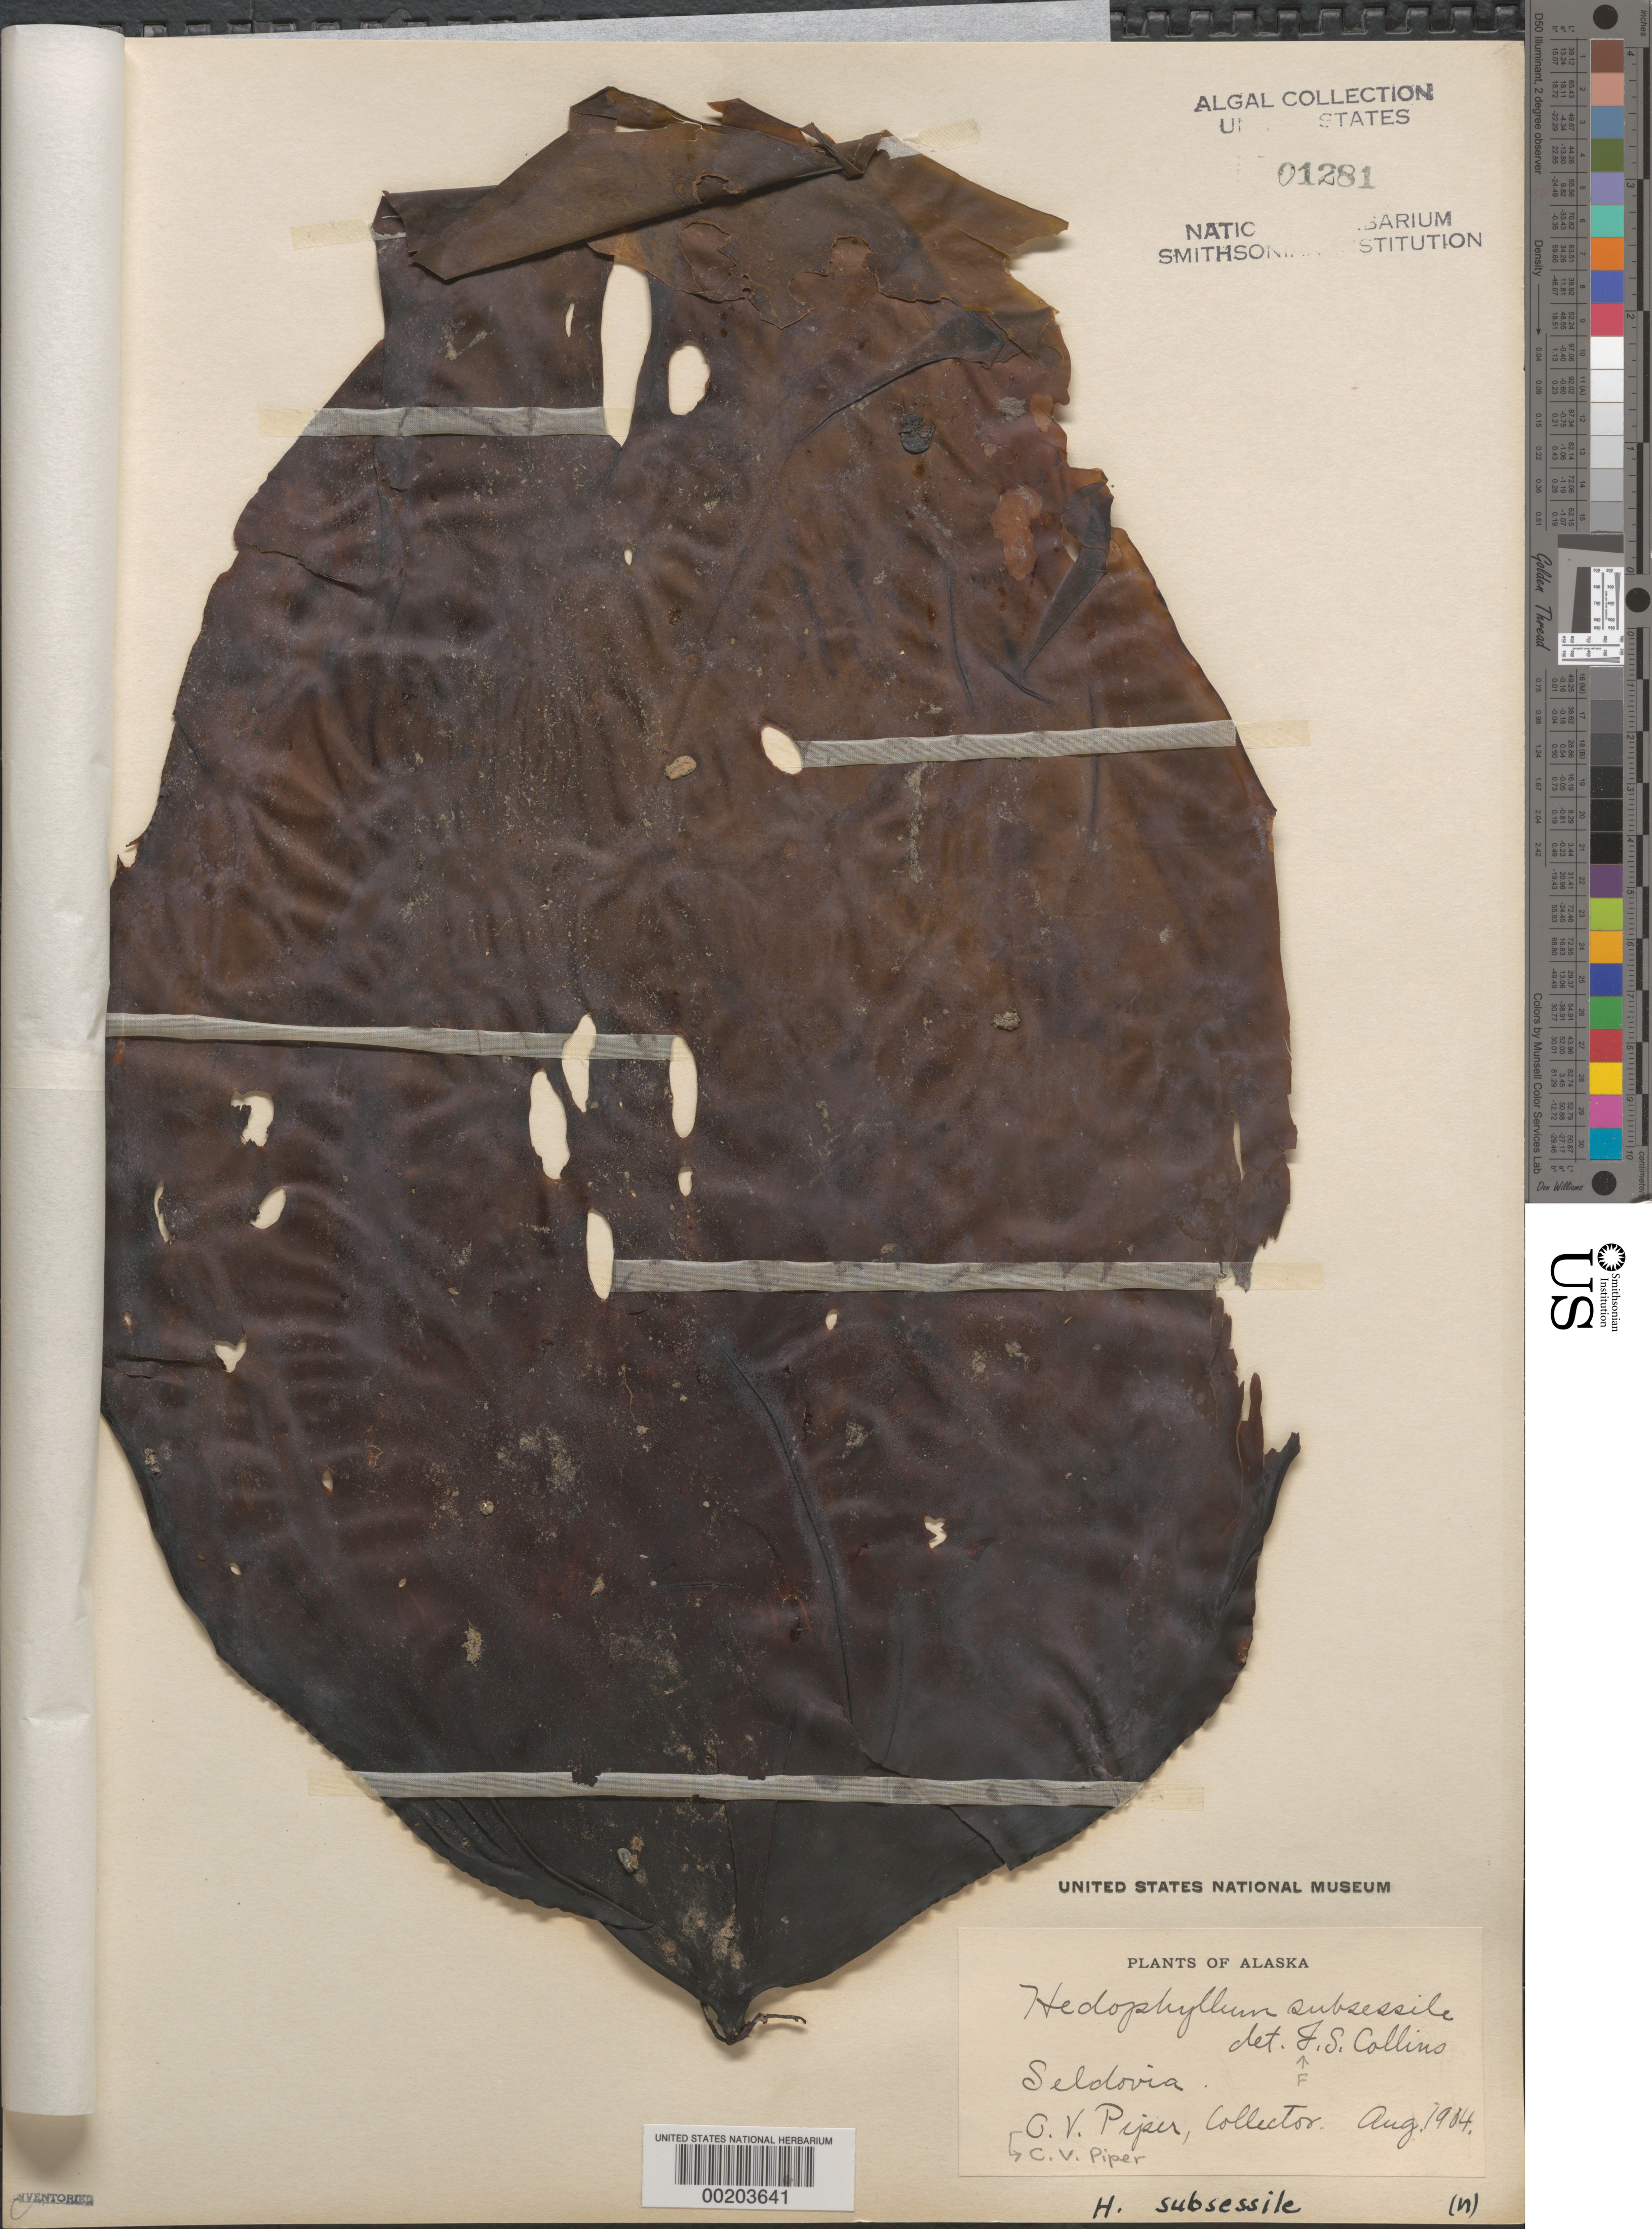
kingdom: Chromista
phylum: Ochrophyta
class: Phaeophyceae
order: Laminariales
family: Laminariaceae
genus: Saccharina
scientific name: Saccharina subsessilis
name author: (Aresch.) Starko & S.C. Lindstrom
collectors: C. V. Piper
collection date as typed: Aug 1904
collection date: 1904-08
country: United States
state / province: Alaska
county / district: Kenai Peninsula Division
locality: Seldovia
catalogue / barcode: US 1281